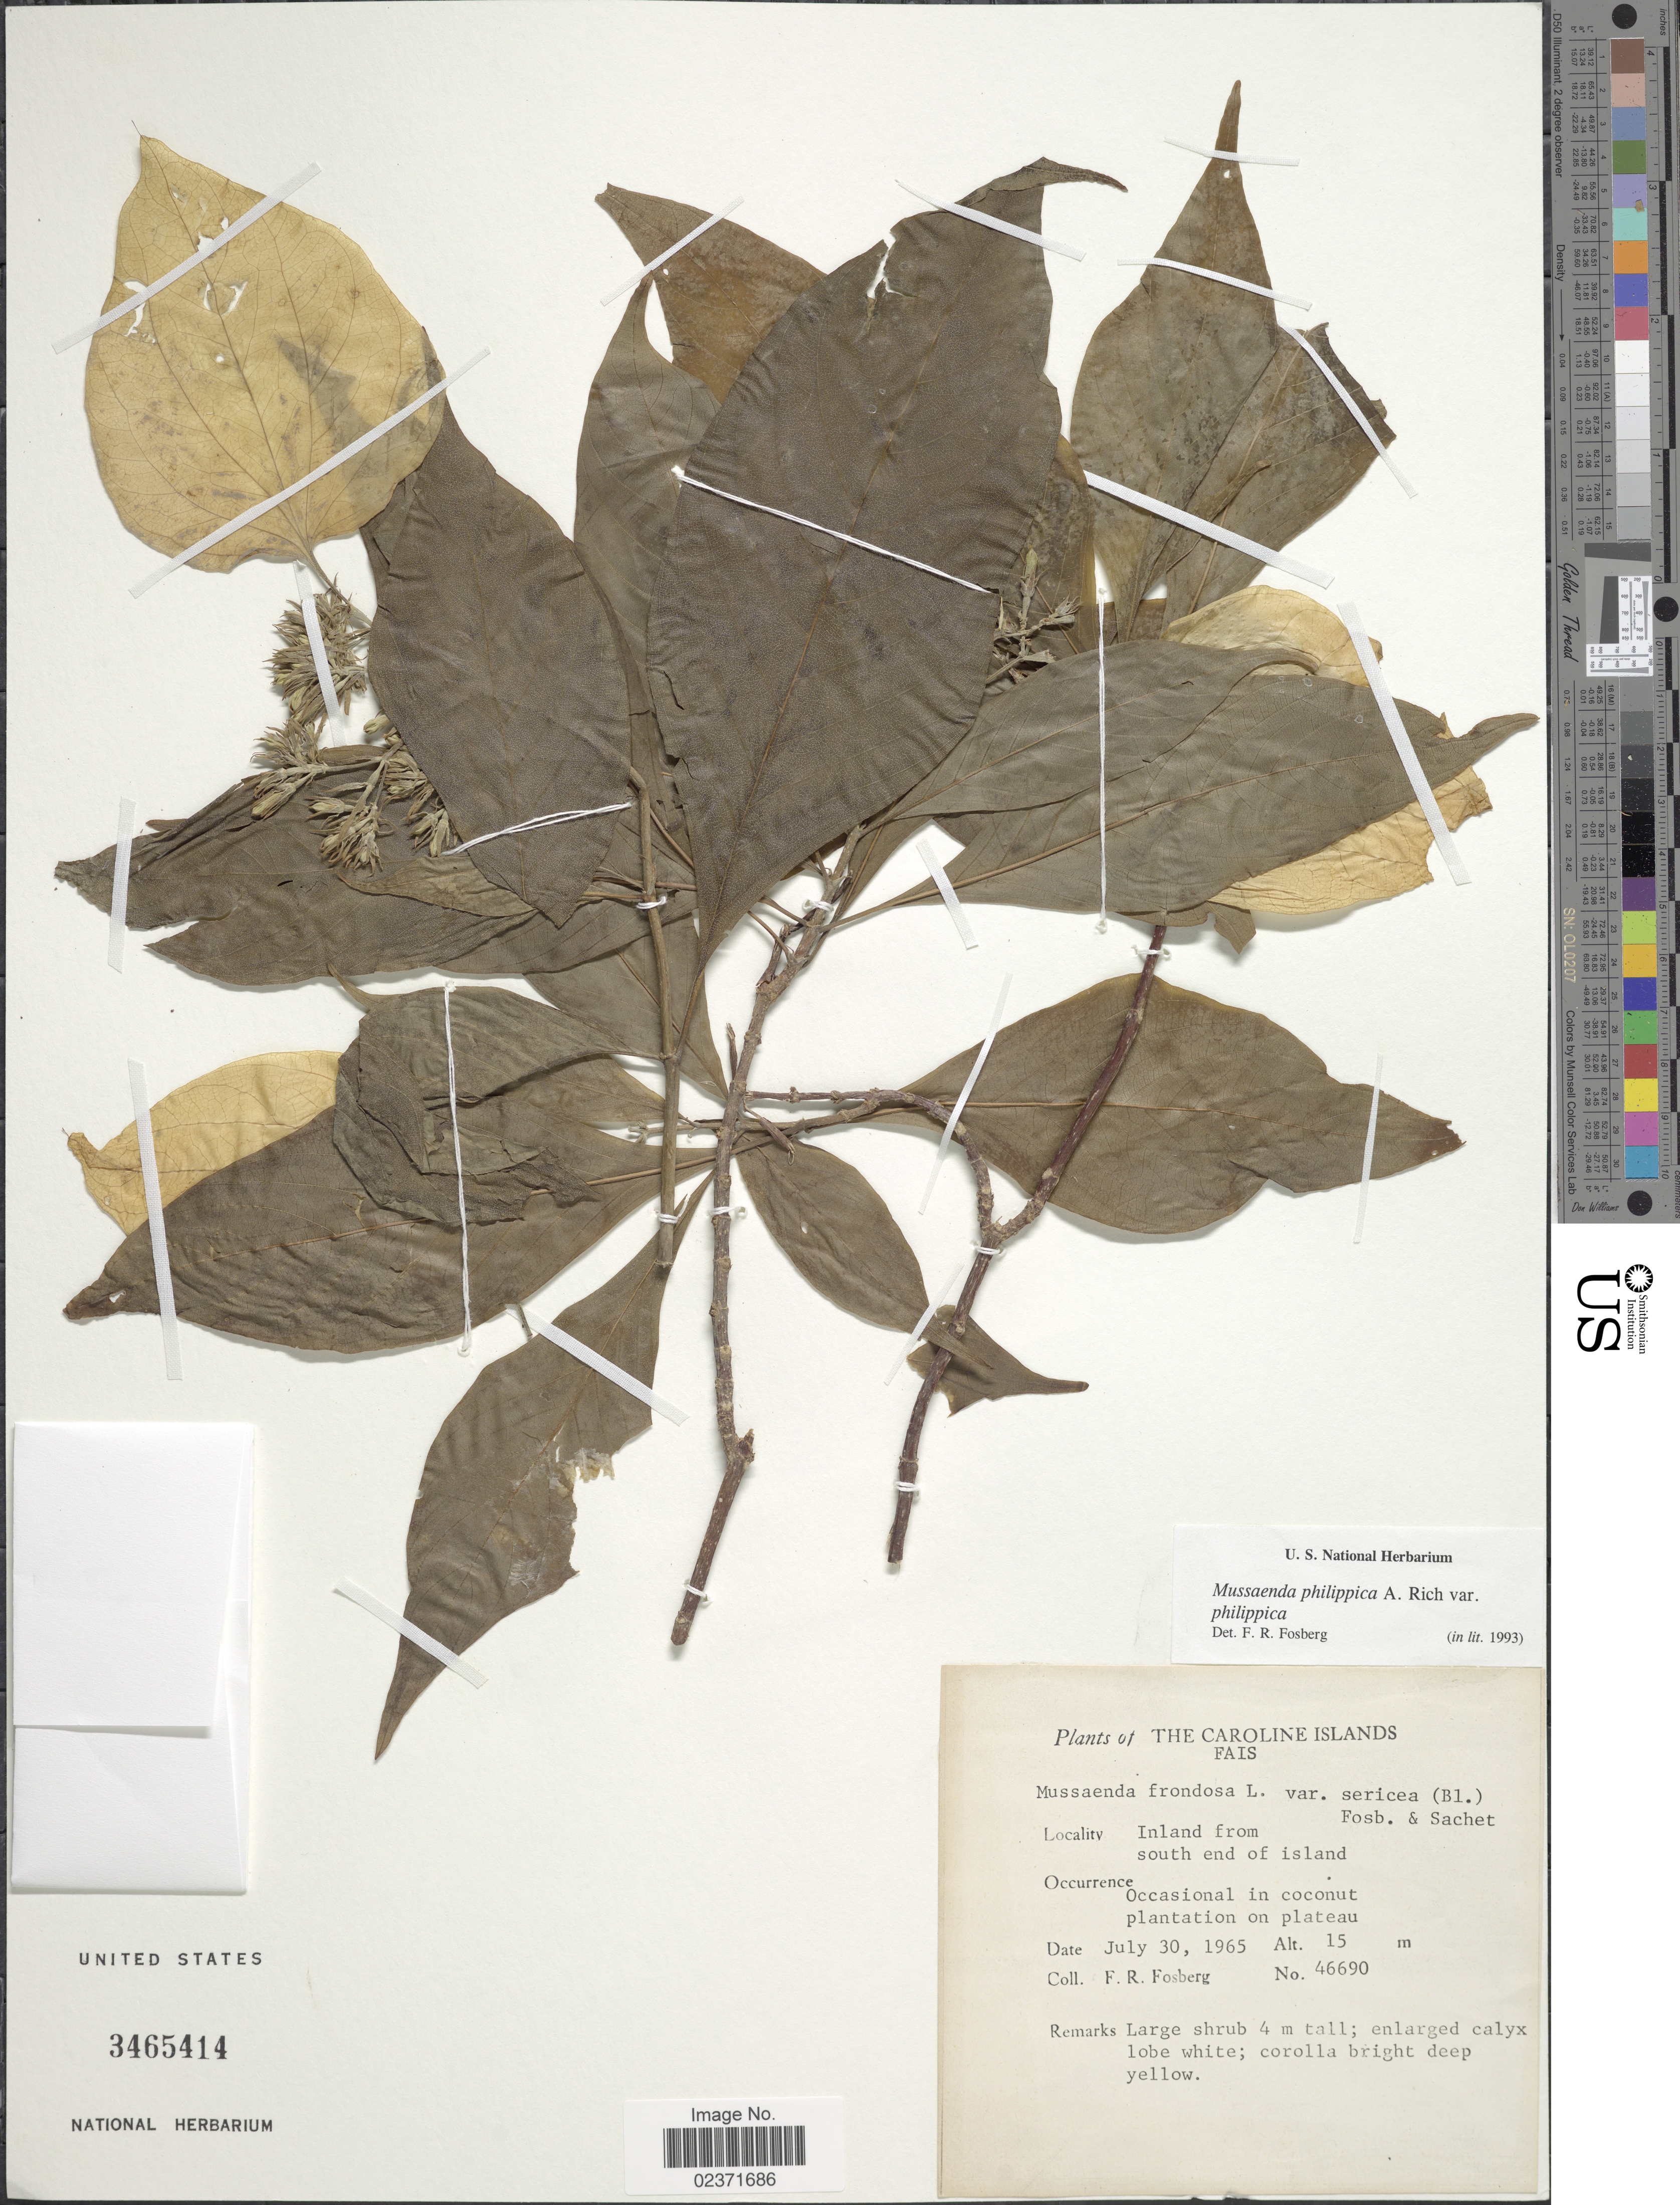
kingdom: Plantae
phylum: Tracheophyta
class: Magnoliopsida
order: Gentianales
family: Rubiaceae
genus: Mussaenda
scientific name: Mussaenda philippica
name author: A. Rich.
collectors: F. R. Fosberg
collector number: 46690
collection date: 1965-07-30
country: Micronesia, Federated States of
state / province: Yap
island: Fais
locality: The Caroline Islands. Palau Group. Fais. Inland from south end of island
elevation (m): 15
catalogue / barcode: US 3465414